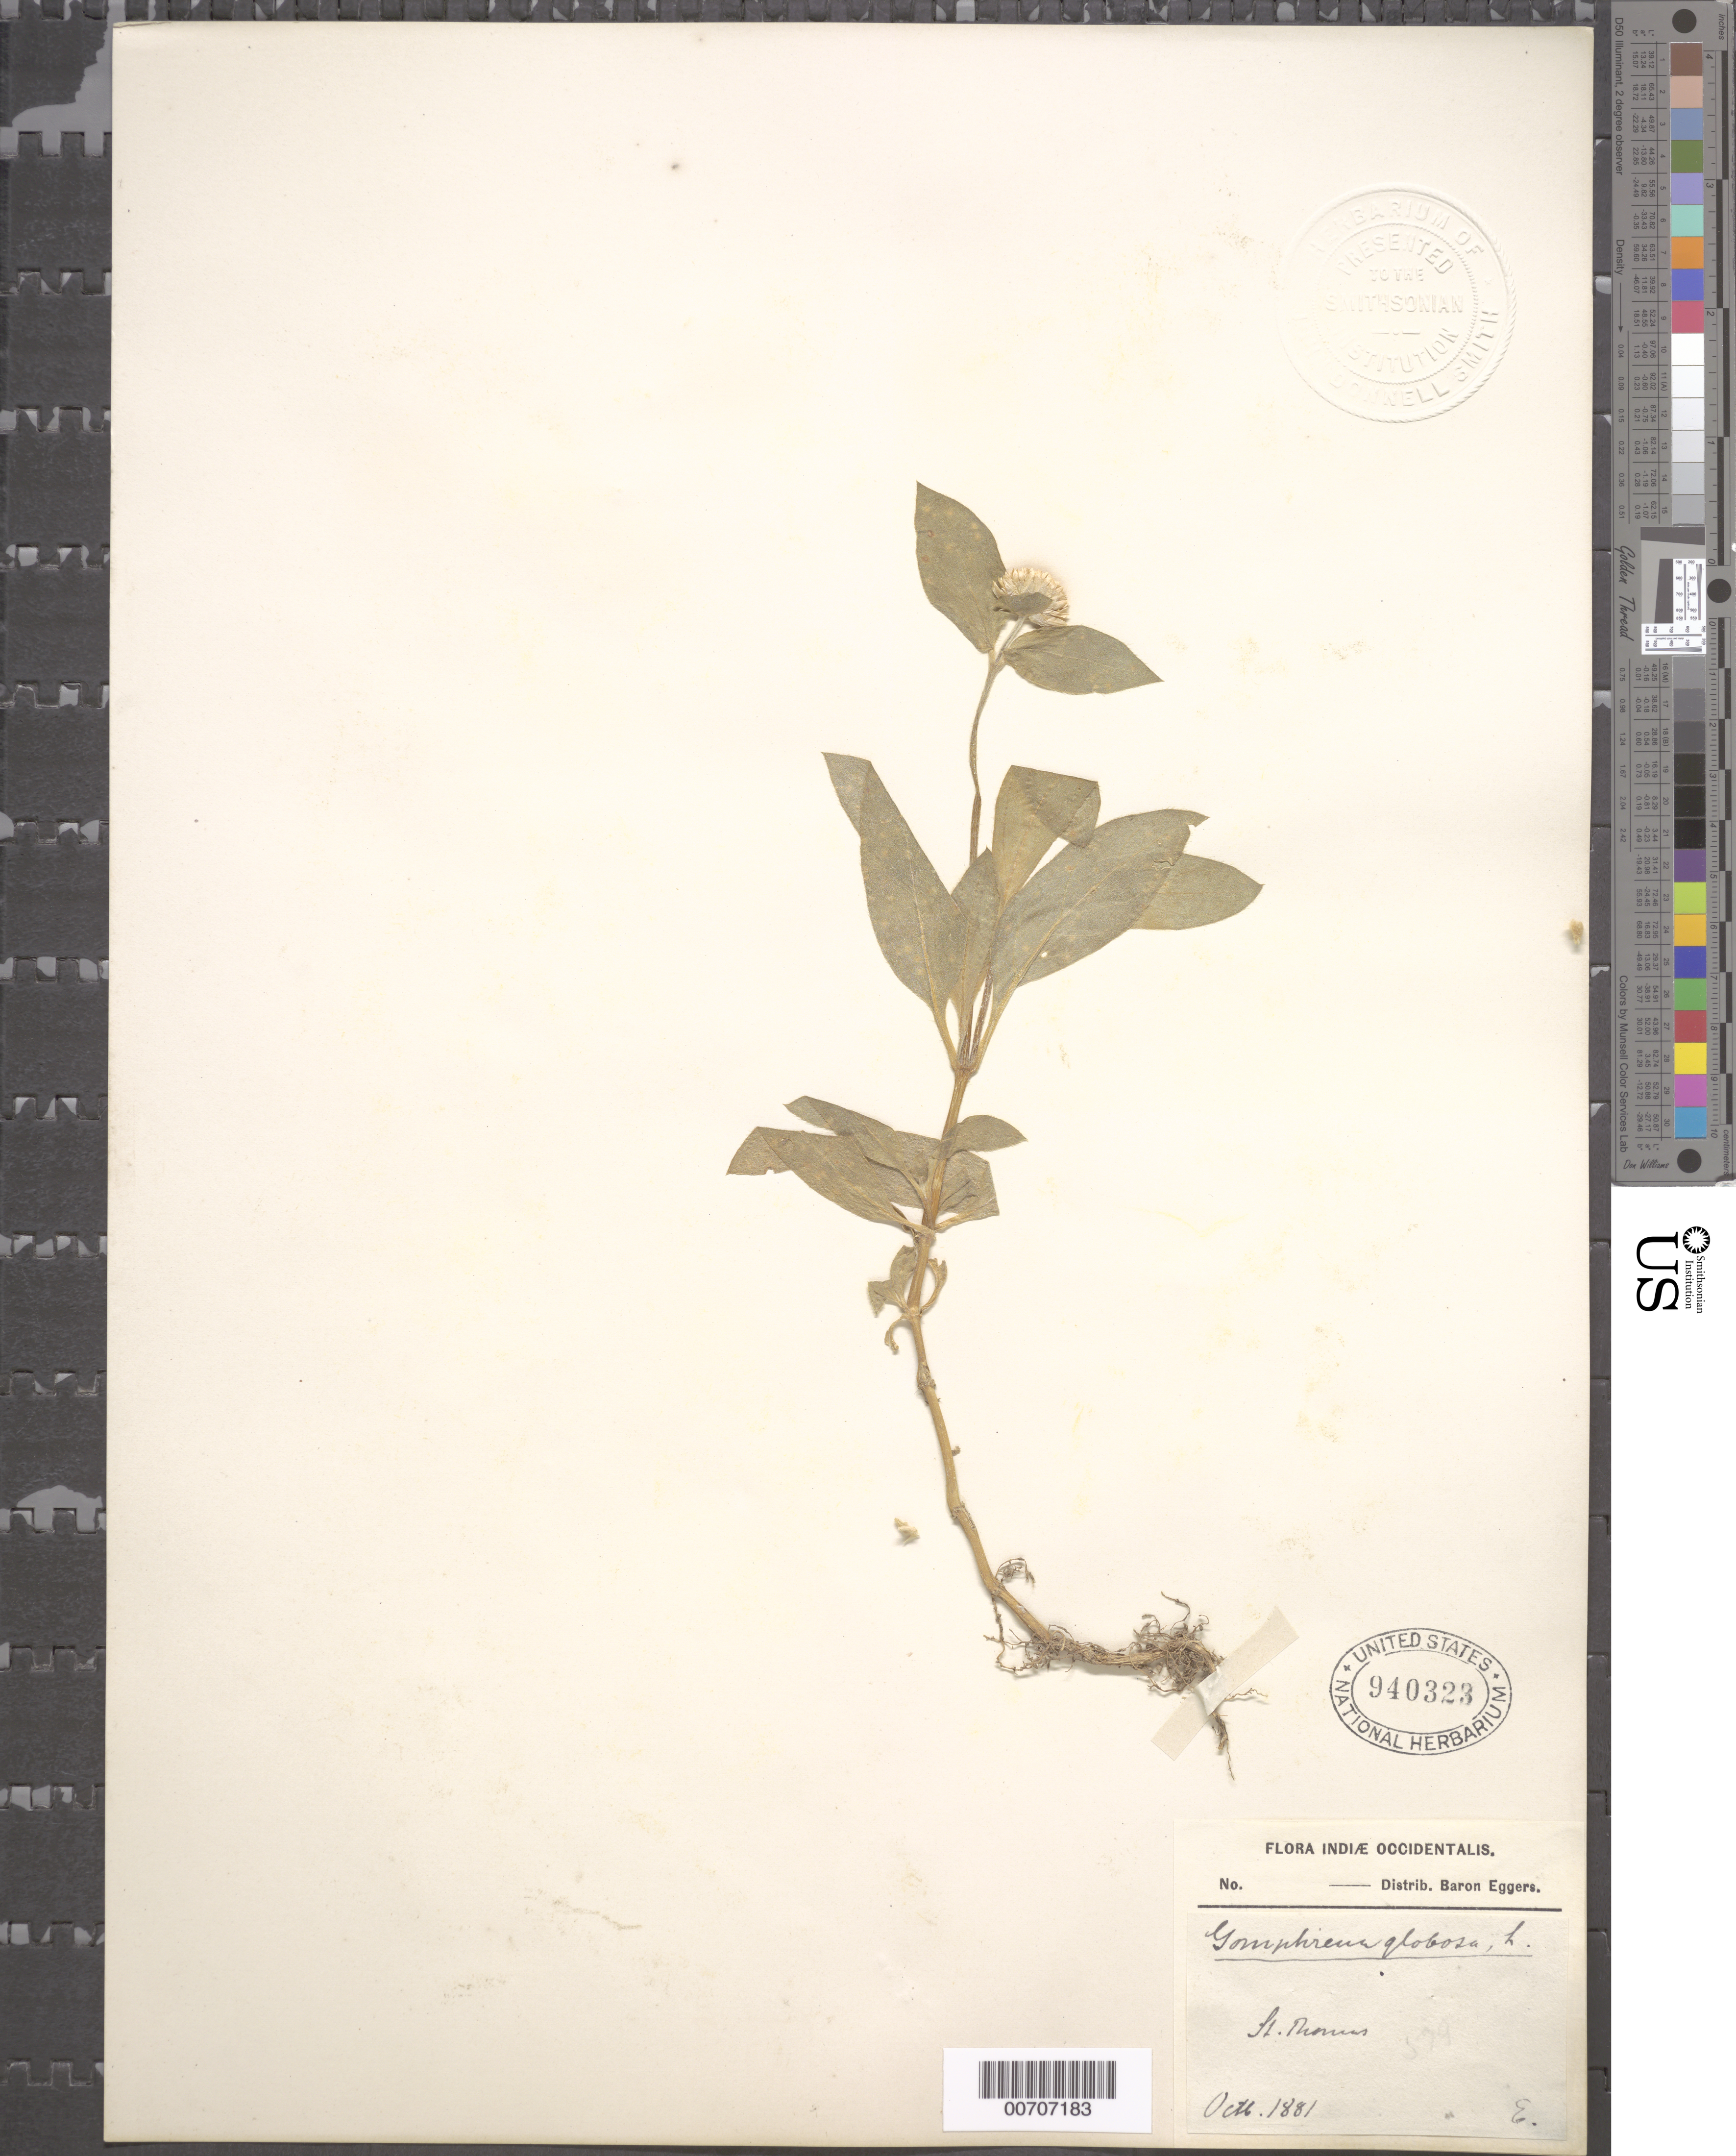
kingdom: Plantae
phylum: Tracheophyta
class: Magnoliopsida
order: Caryophyllales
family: Amaranthaceae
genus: Gomphrena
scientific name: Gomphrena globosa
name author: L.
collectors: H. F. A. von Eggers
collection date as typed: Oct 1881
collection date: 1881-10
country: U.S. Virgin Islands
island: St. Thomas Island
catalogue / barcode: US 940323